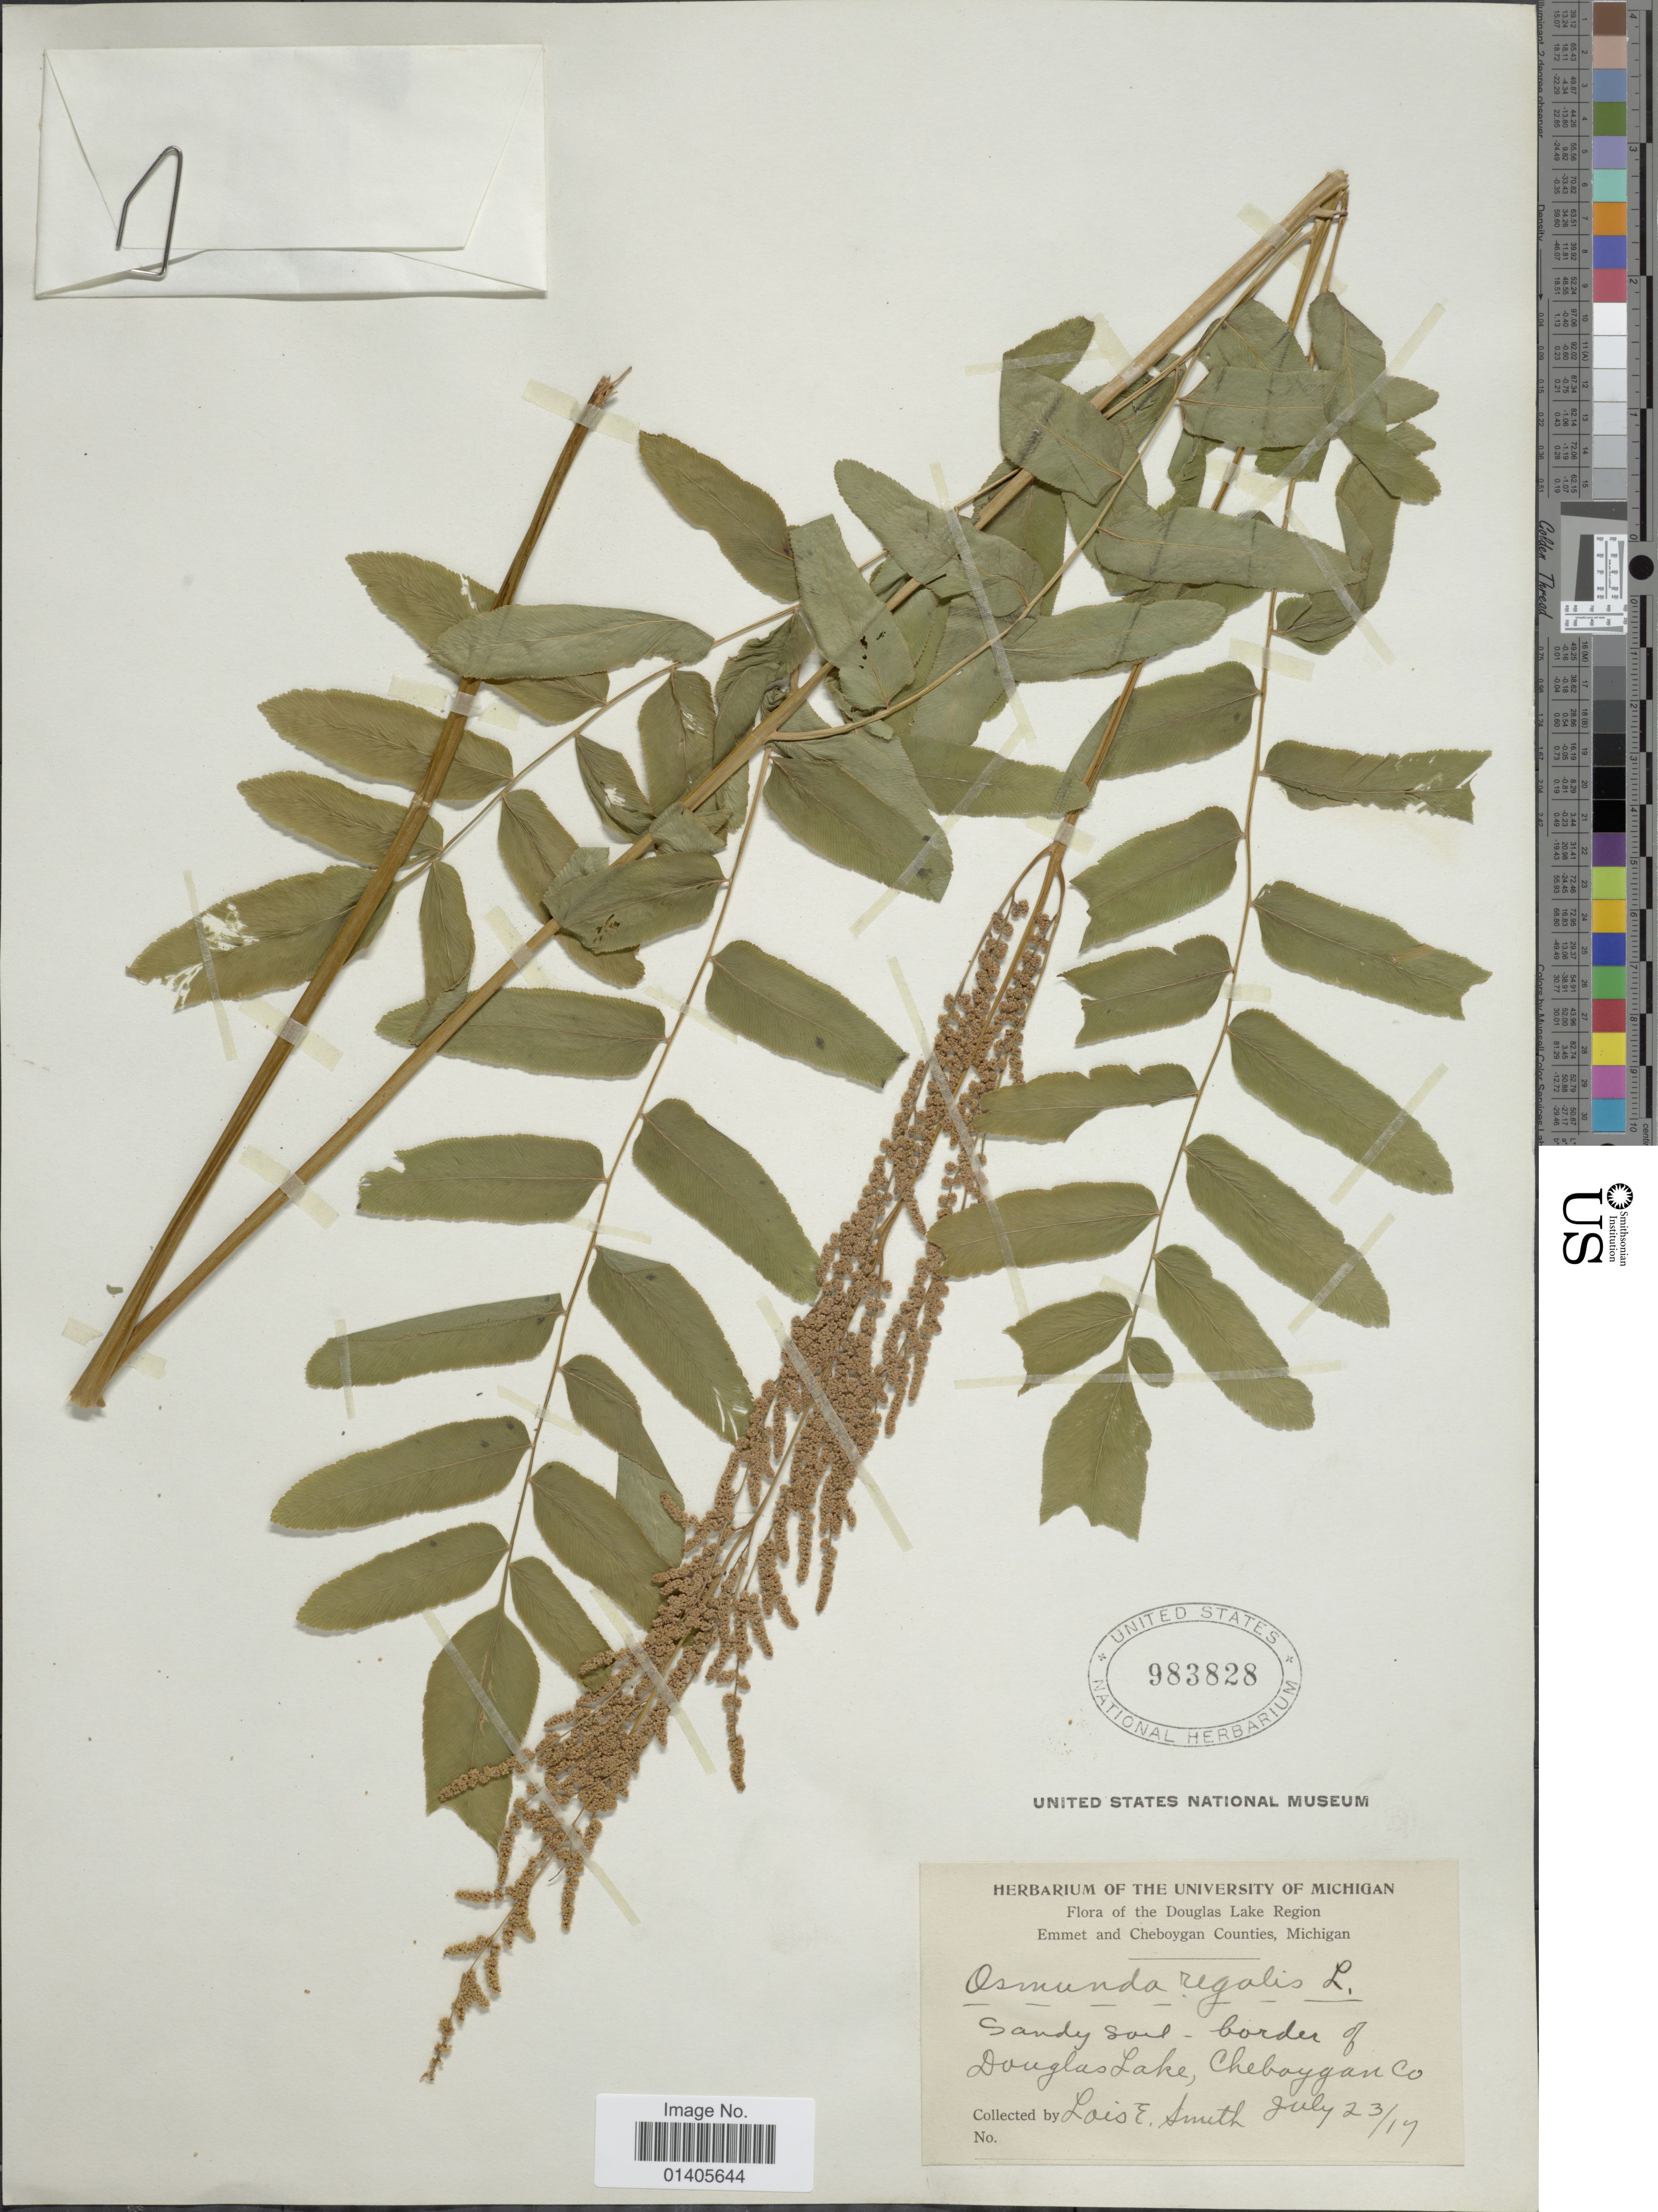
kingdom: Plantae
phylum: Tracheophyta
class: Polypodiopsida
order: Osmundales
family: Osmundaceae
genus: Osmunda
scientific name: Osmunda regalis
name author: L.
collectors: L. E. Smith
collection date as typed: Transcribed d/m/y: 23/7/17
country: United States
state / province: Michigan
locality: Douglas Lake Region, Emmet and Cheboygan Counties, Douglas Lake, Cheboygan Co.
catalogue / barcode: US 983828